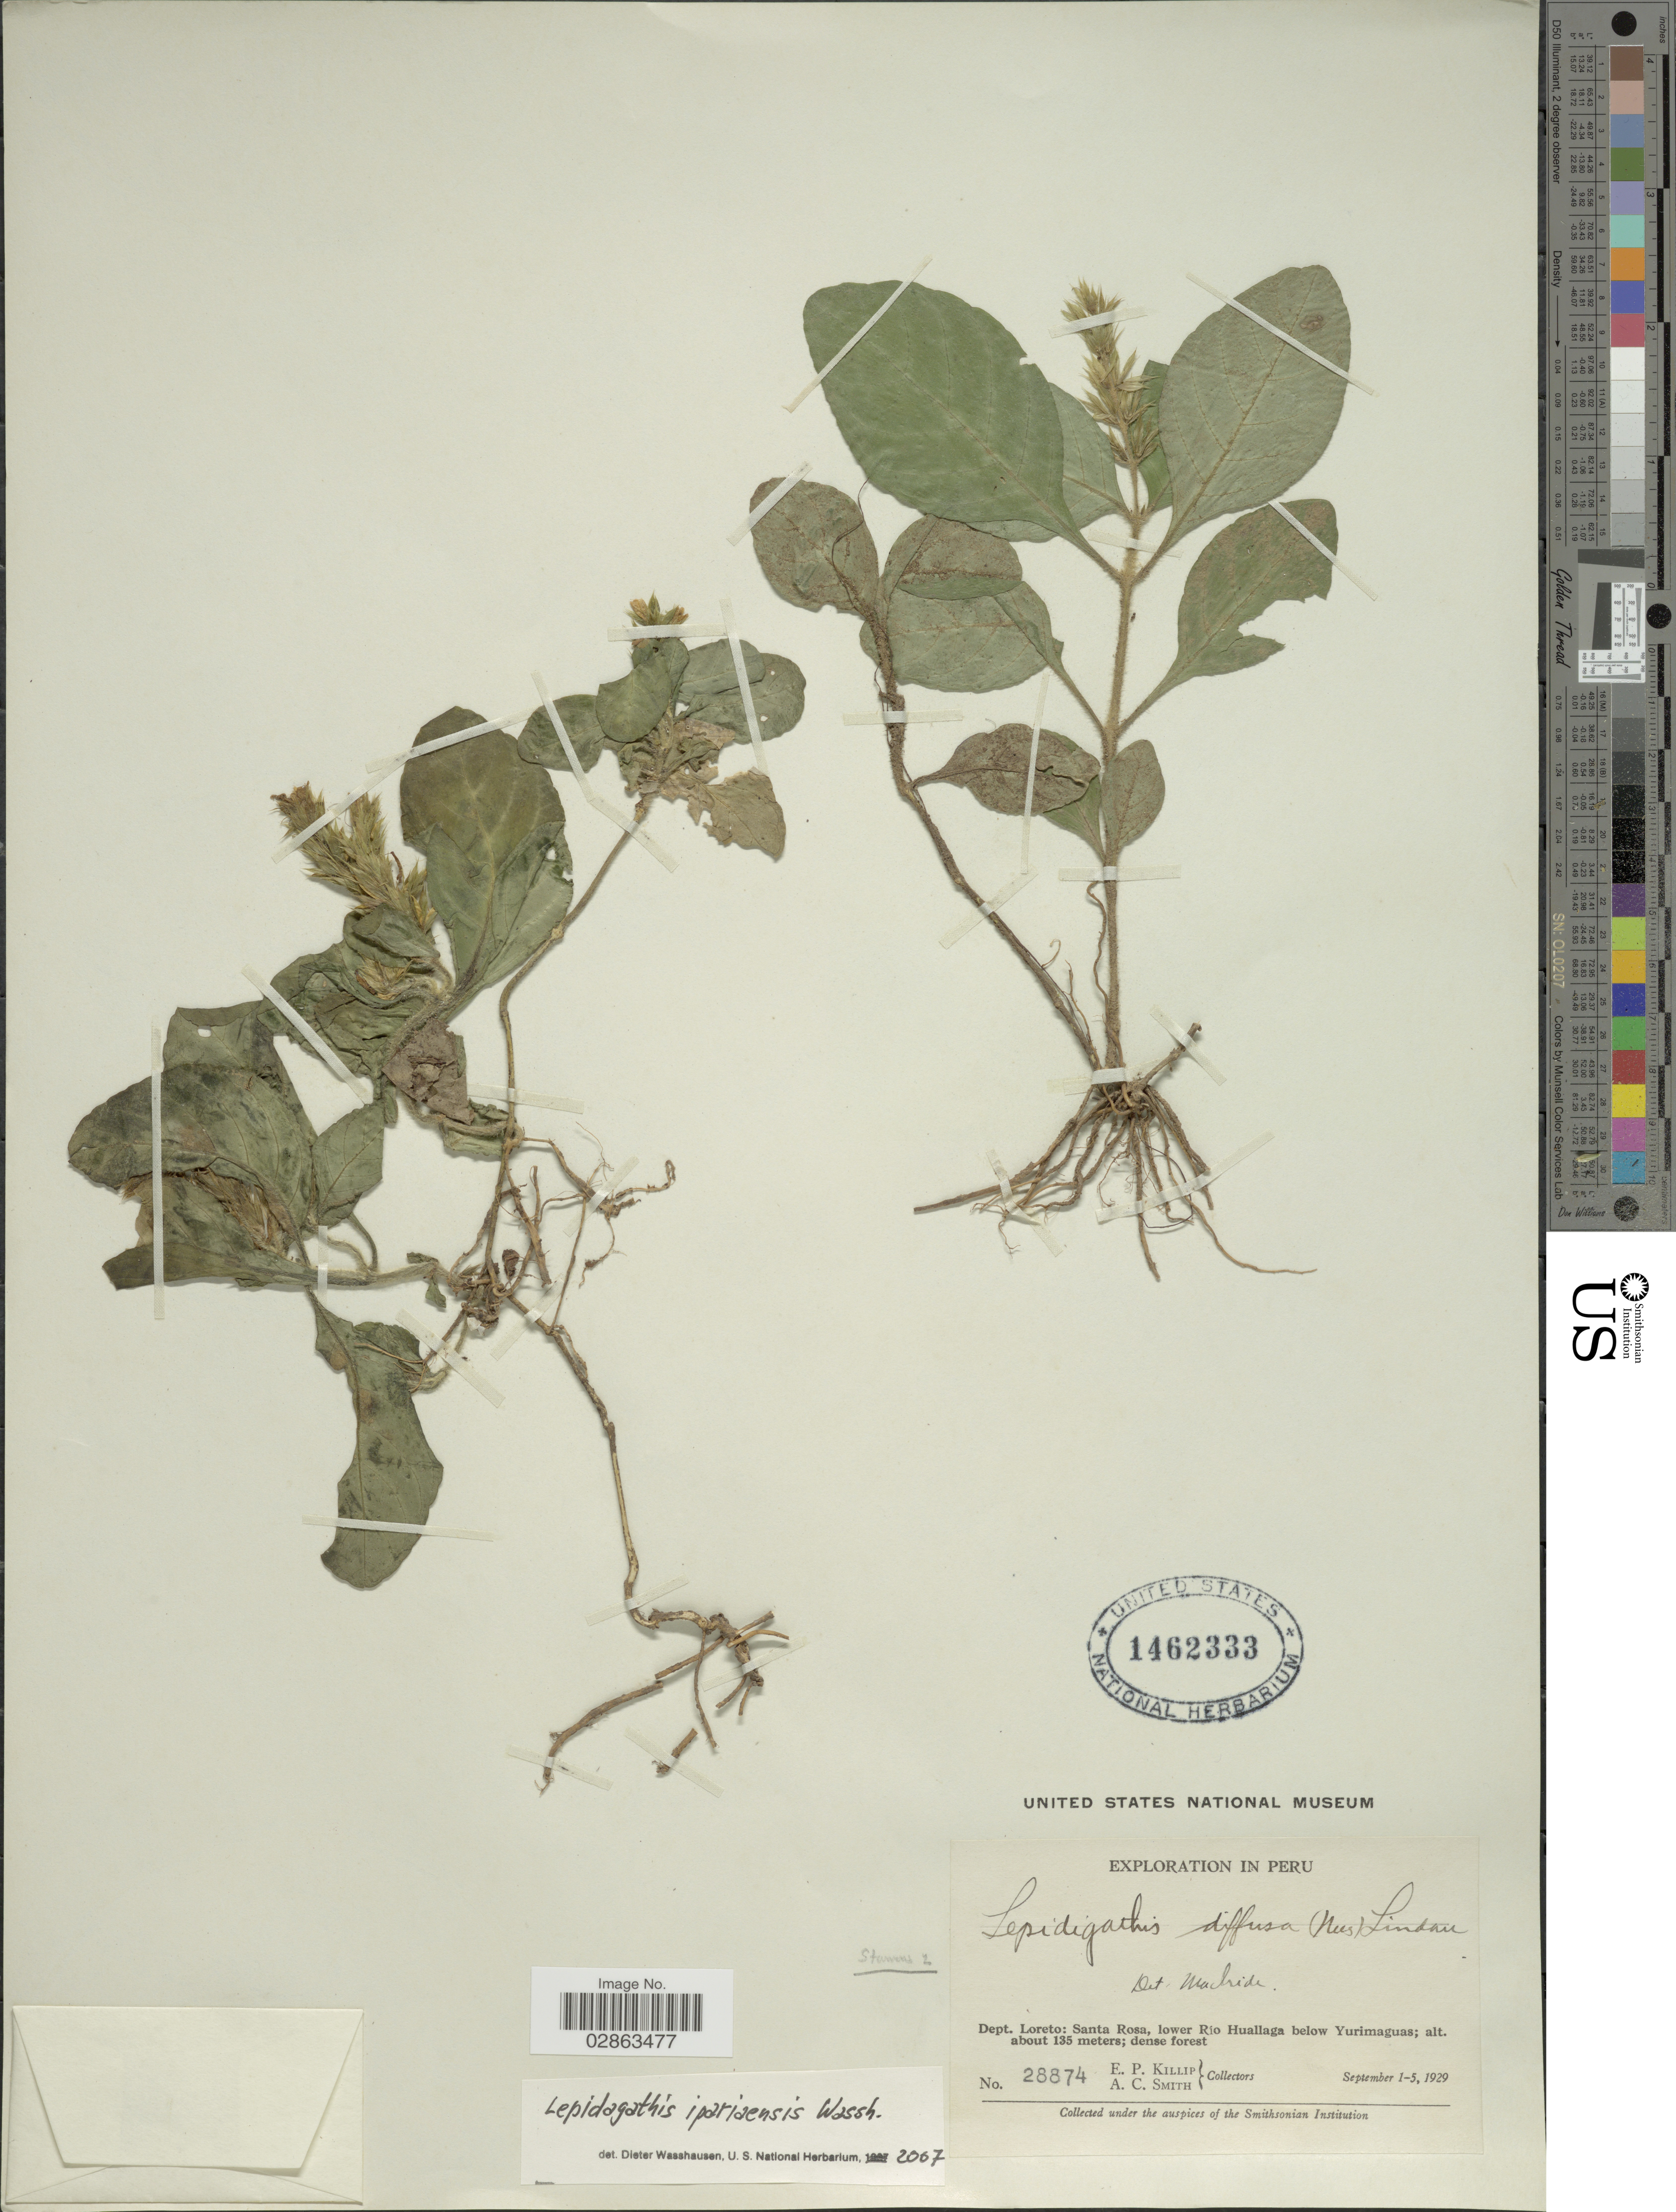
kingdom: Plantae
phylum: Tracheophyta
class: Magnoliopsida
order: Lamiales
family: Acanthaceae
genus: Lepidagathis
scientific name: Lepidagathis ipariaensis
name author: Wassh.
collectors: E. P. Killip & A. C. Smith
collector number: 28874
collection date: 1929-09-01/1929-09-05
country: Peru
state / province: Loreto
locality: Dept. Loreto: Santa Rosa, lower Rio Huallaga below Yurimaguas.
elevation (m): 135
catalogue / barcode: US 1462333